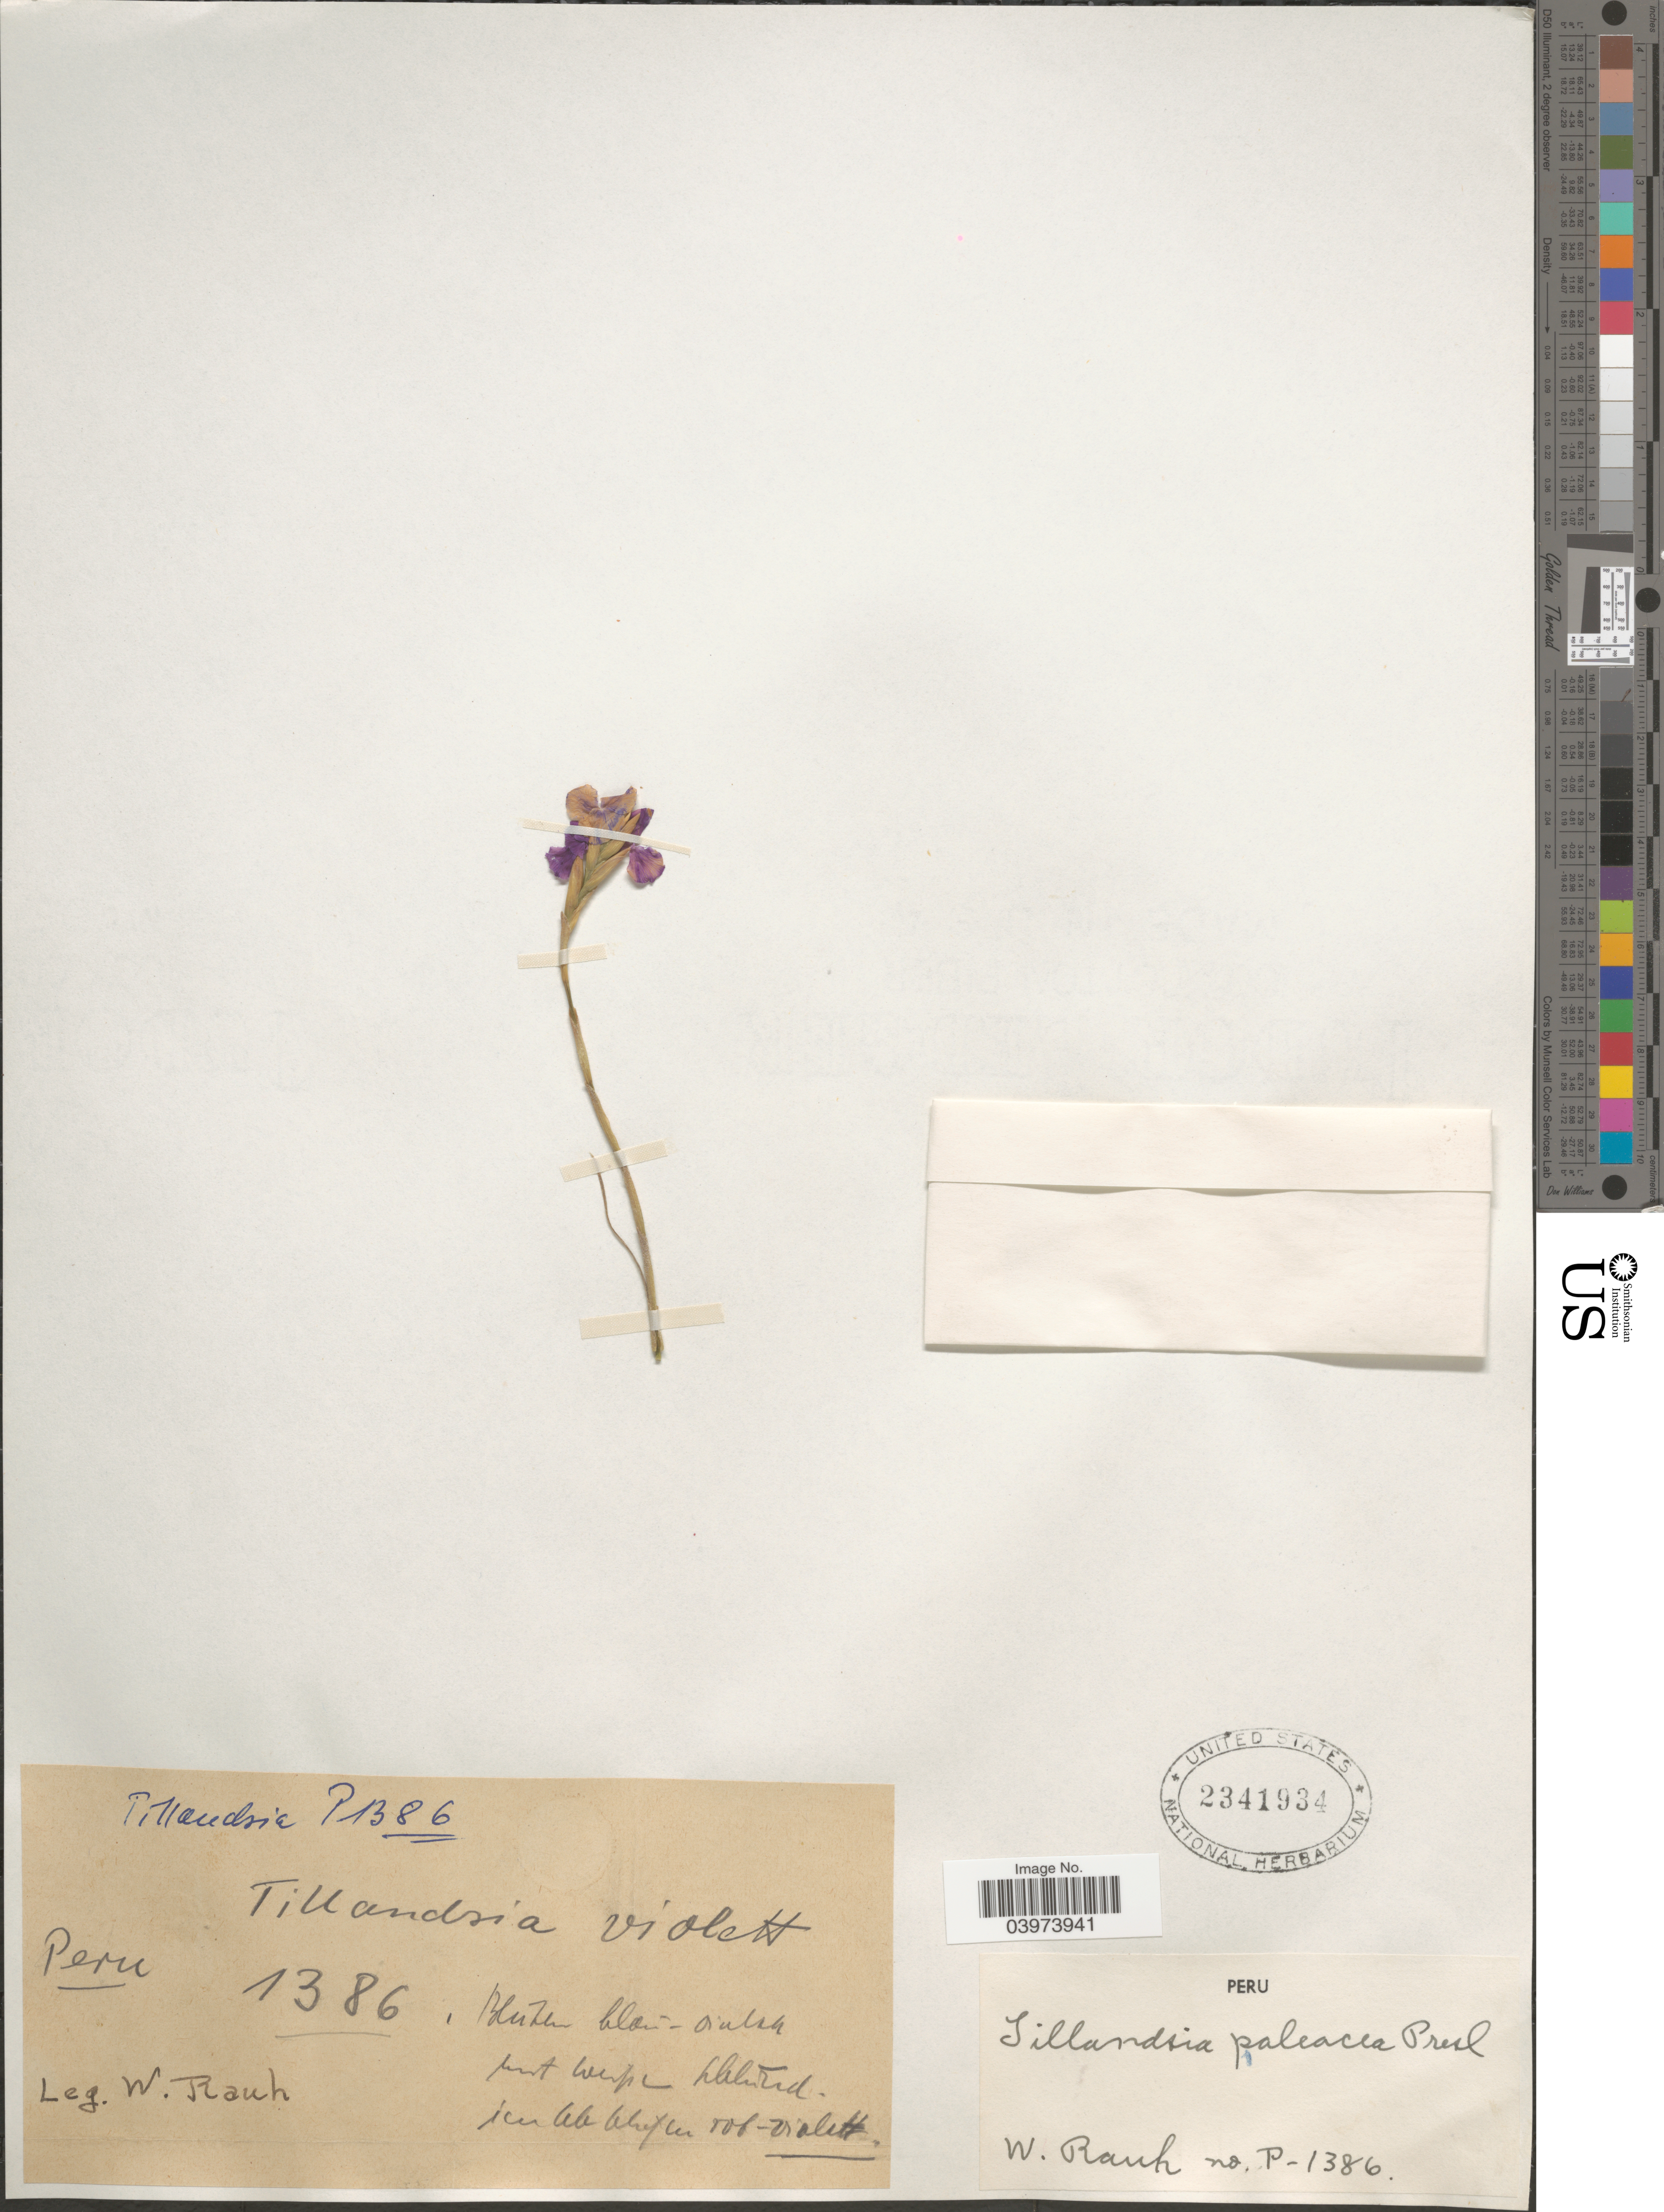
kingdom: Plantae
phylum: Tracheophyta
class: Liliopsida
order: Poales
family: Bromeliaceae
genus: Tillandsia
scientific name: Tillandsia paleacea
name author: C. Presl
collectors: W. Rauh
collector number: P-1386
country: Peru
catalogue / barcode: US 2341934